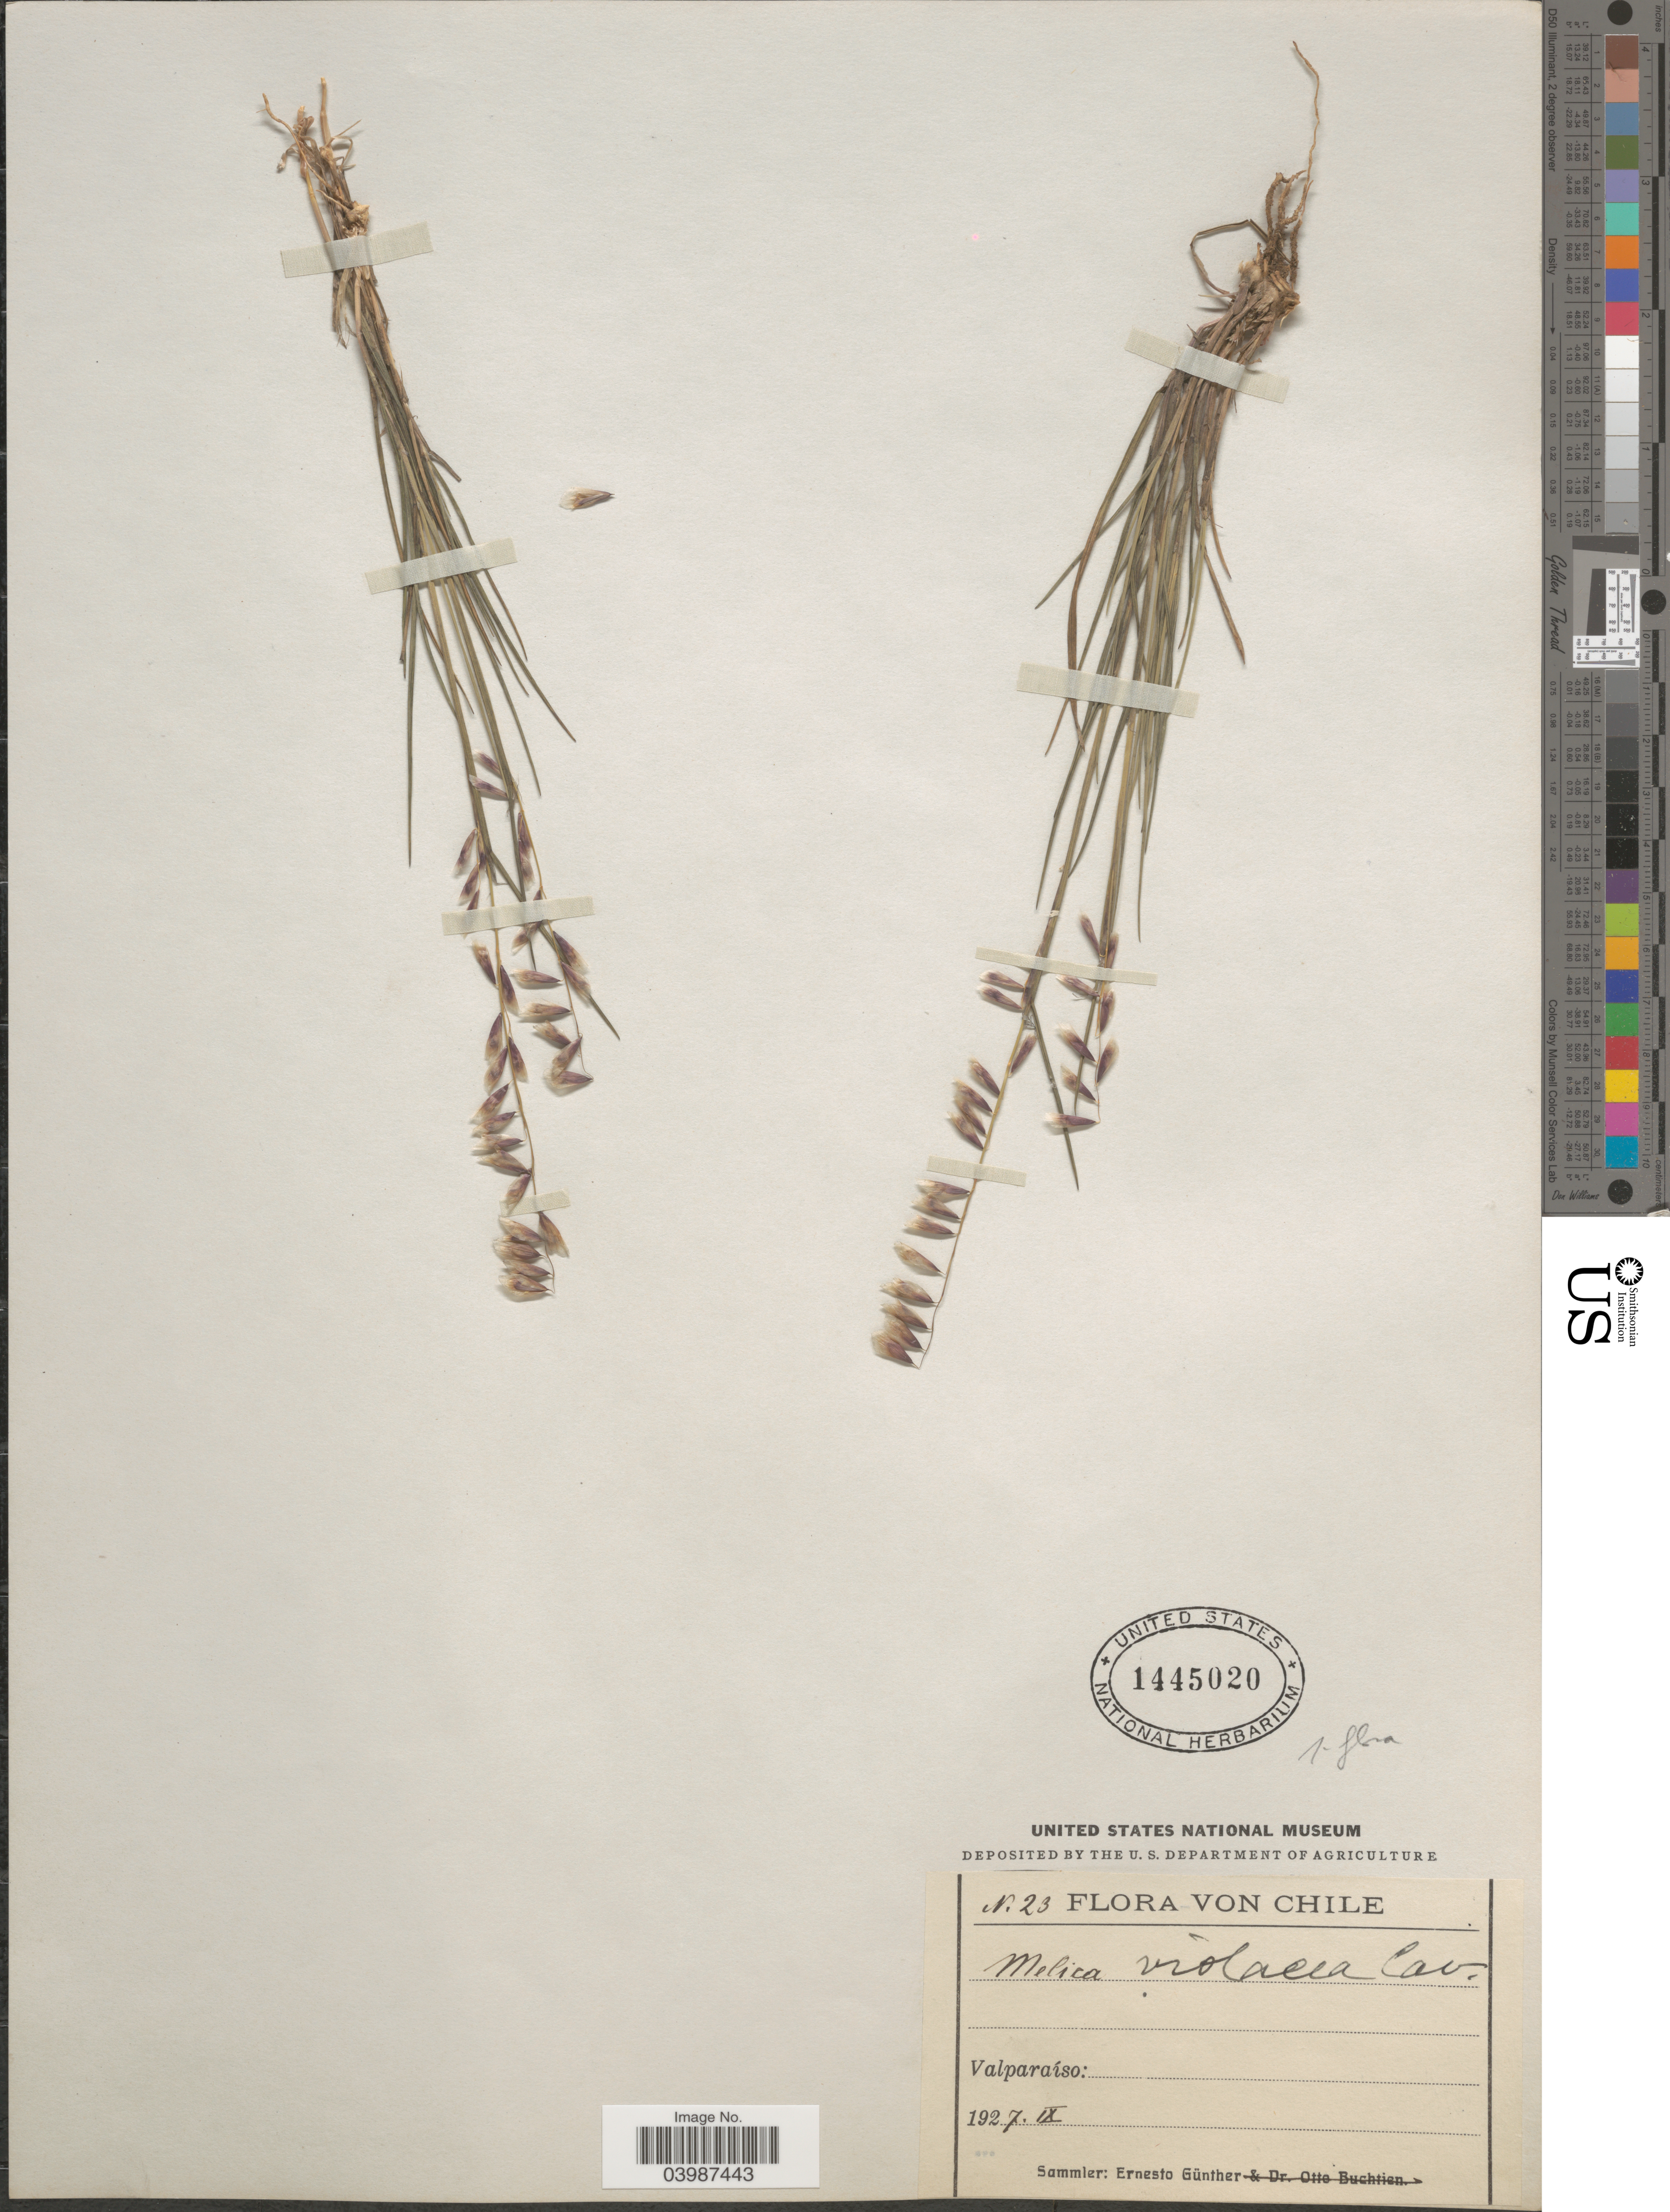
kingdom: Plantae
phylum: Tracheophyta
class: Liliopsida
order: Poales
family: Poaceae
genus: Melica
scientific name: Melica violacea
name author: Cav.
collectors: E. Gunther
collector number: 23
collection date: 1927-09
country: Chile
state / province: Valparaíso (V)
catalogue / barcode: US 1445020